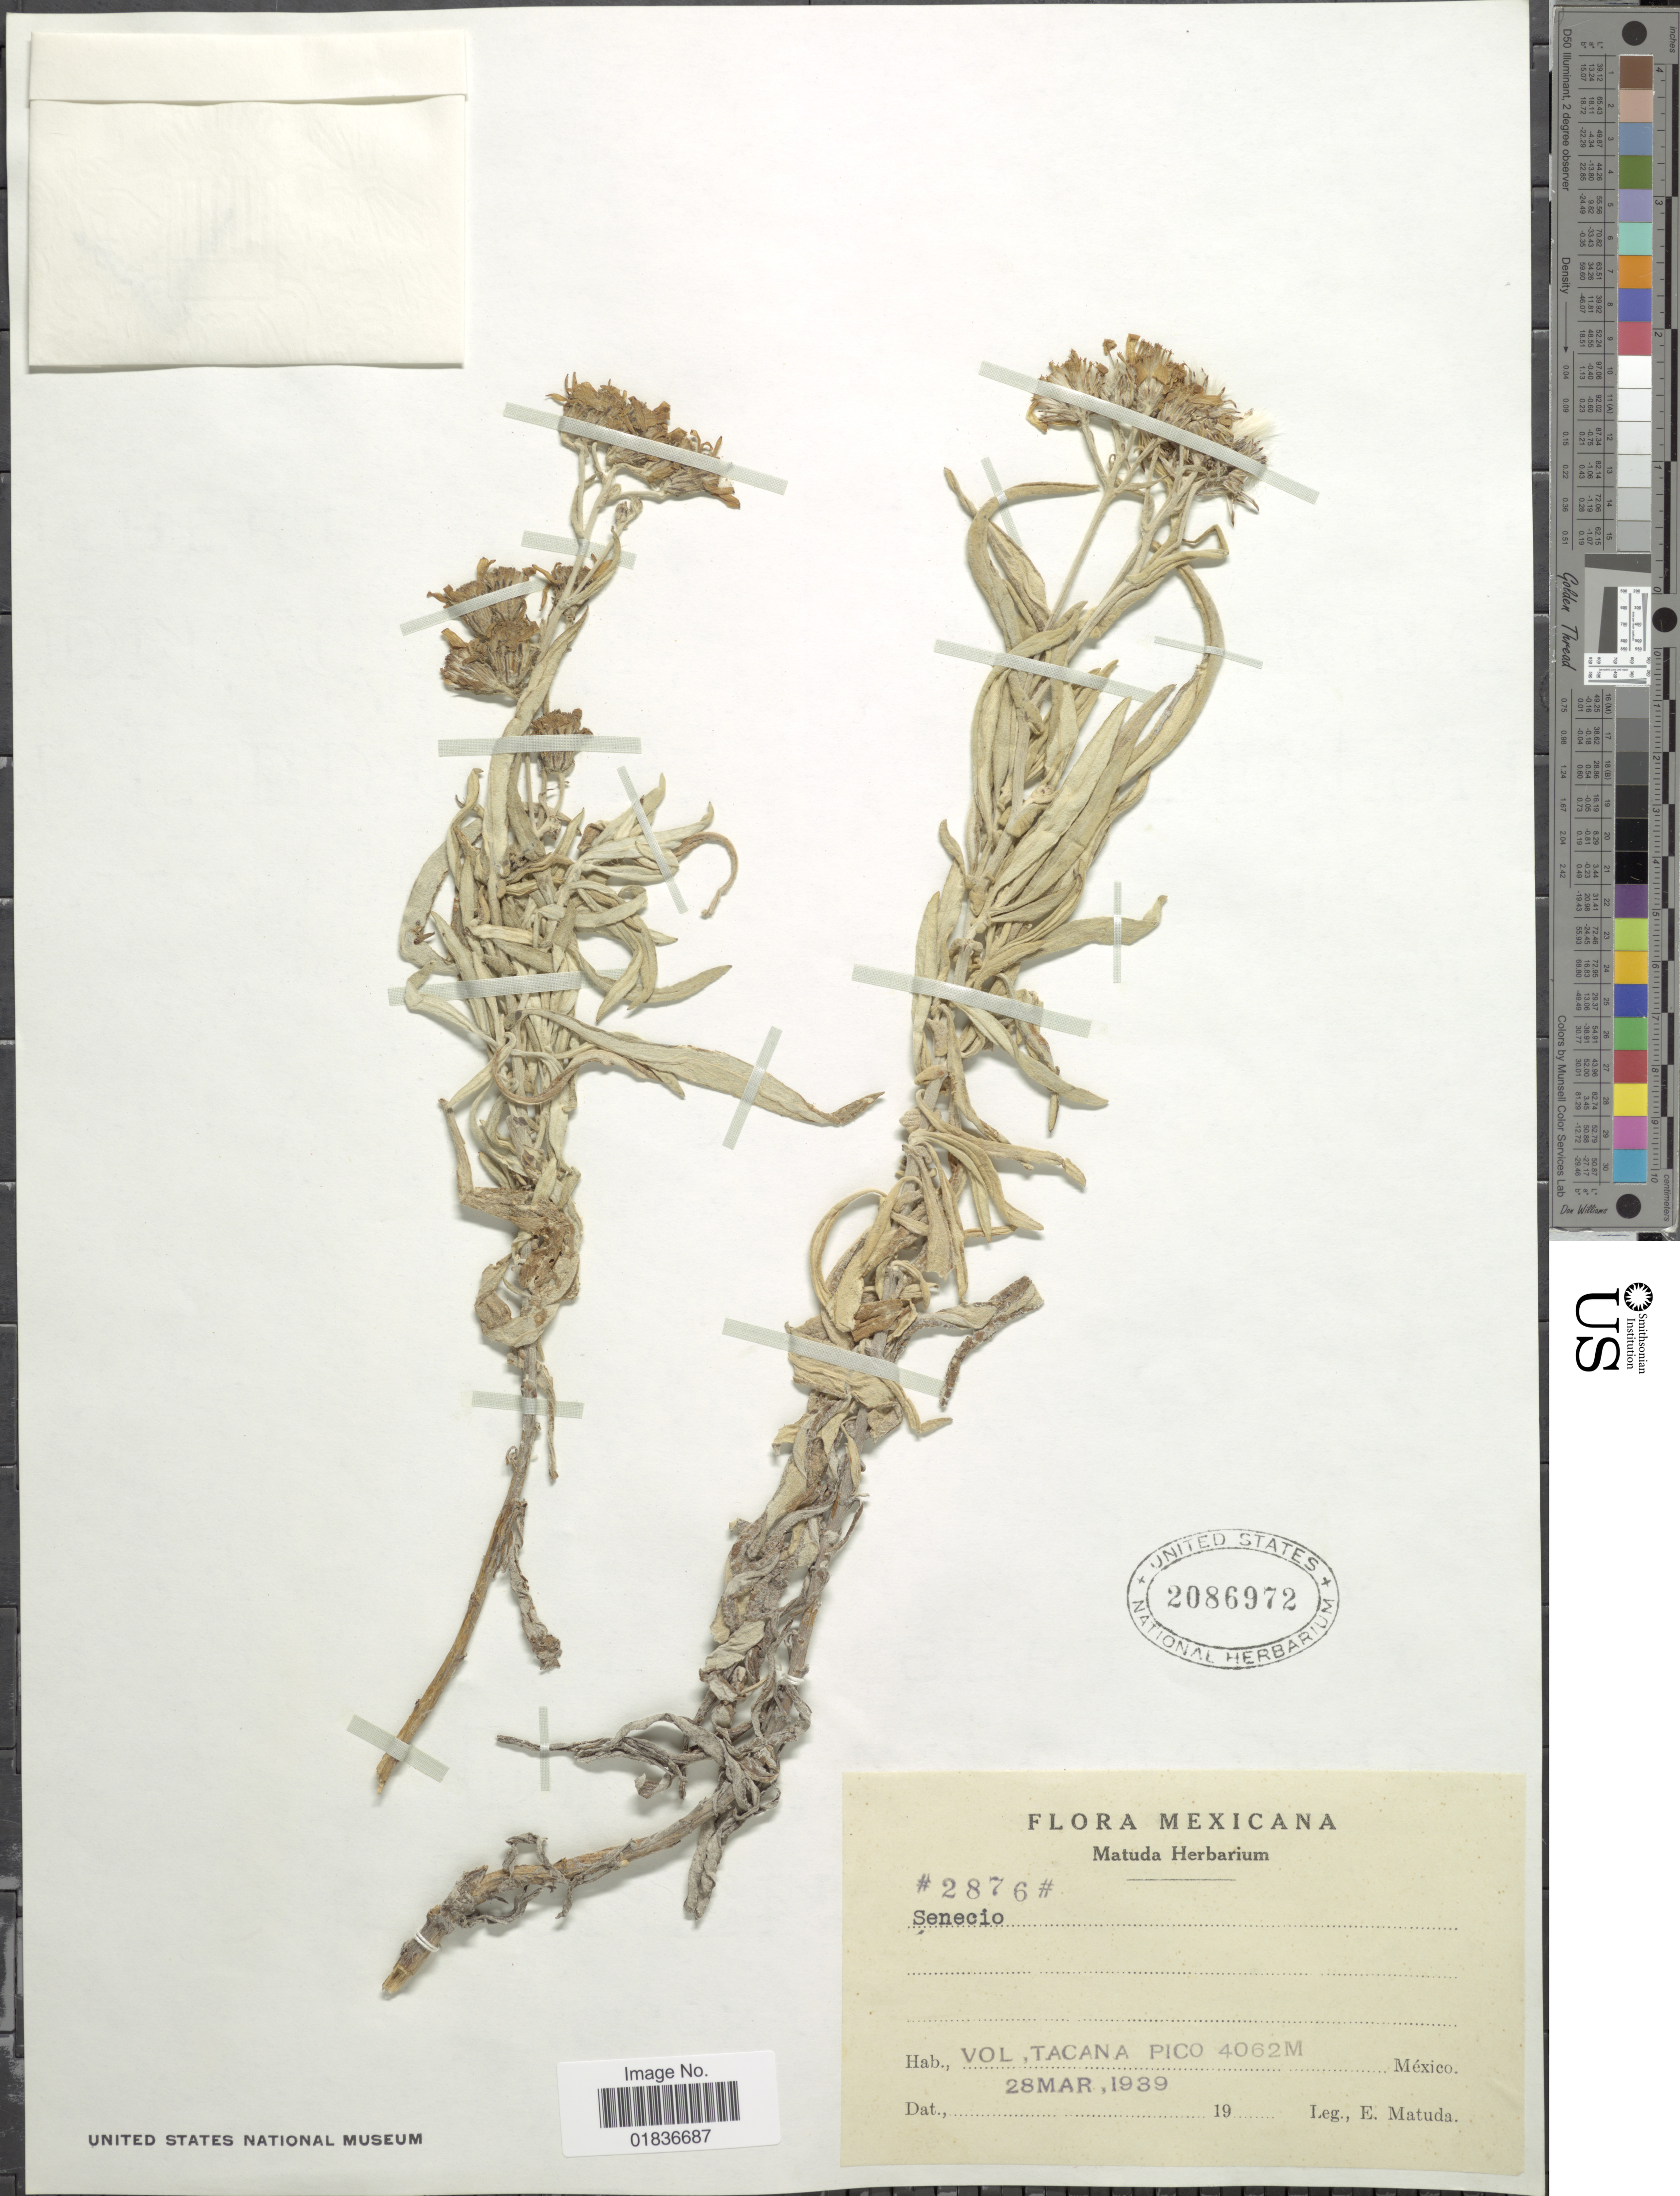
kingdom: Plantae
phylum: Tracheophyta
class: Magnoliopsida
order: Asterales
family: Asteraceae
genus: Senecio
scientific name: Senecio sp.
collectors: E. Matuda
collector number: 2876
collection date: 1939-03-28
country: Mexico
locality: Vol, Tacana Pico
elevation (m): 4062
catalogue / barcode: US 2086972